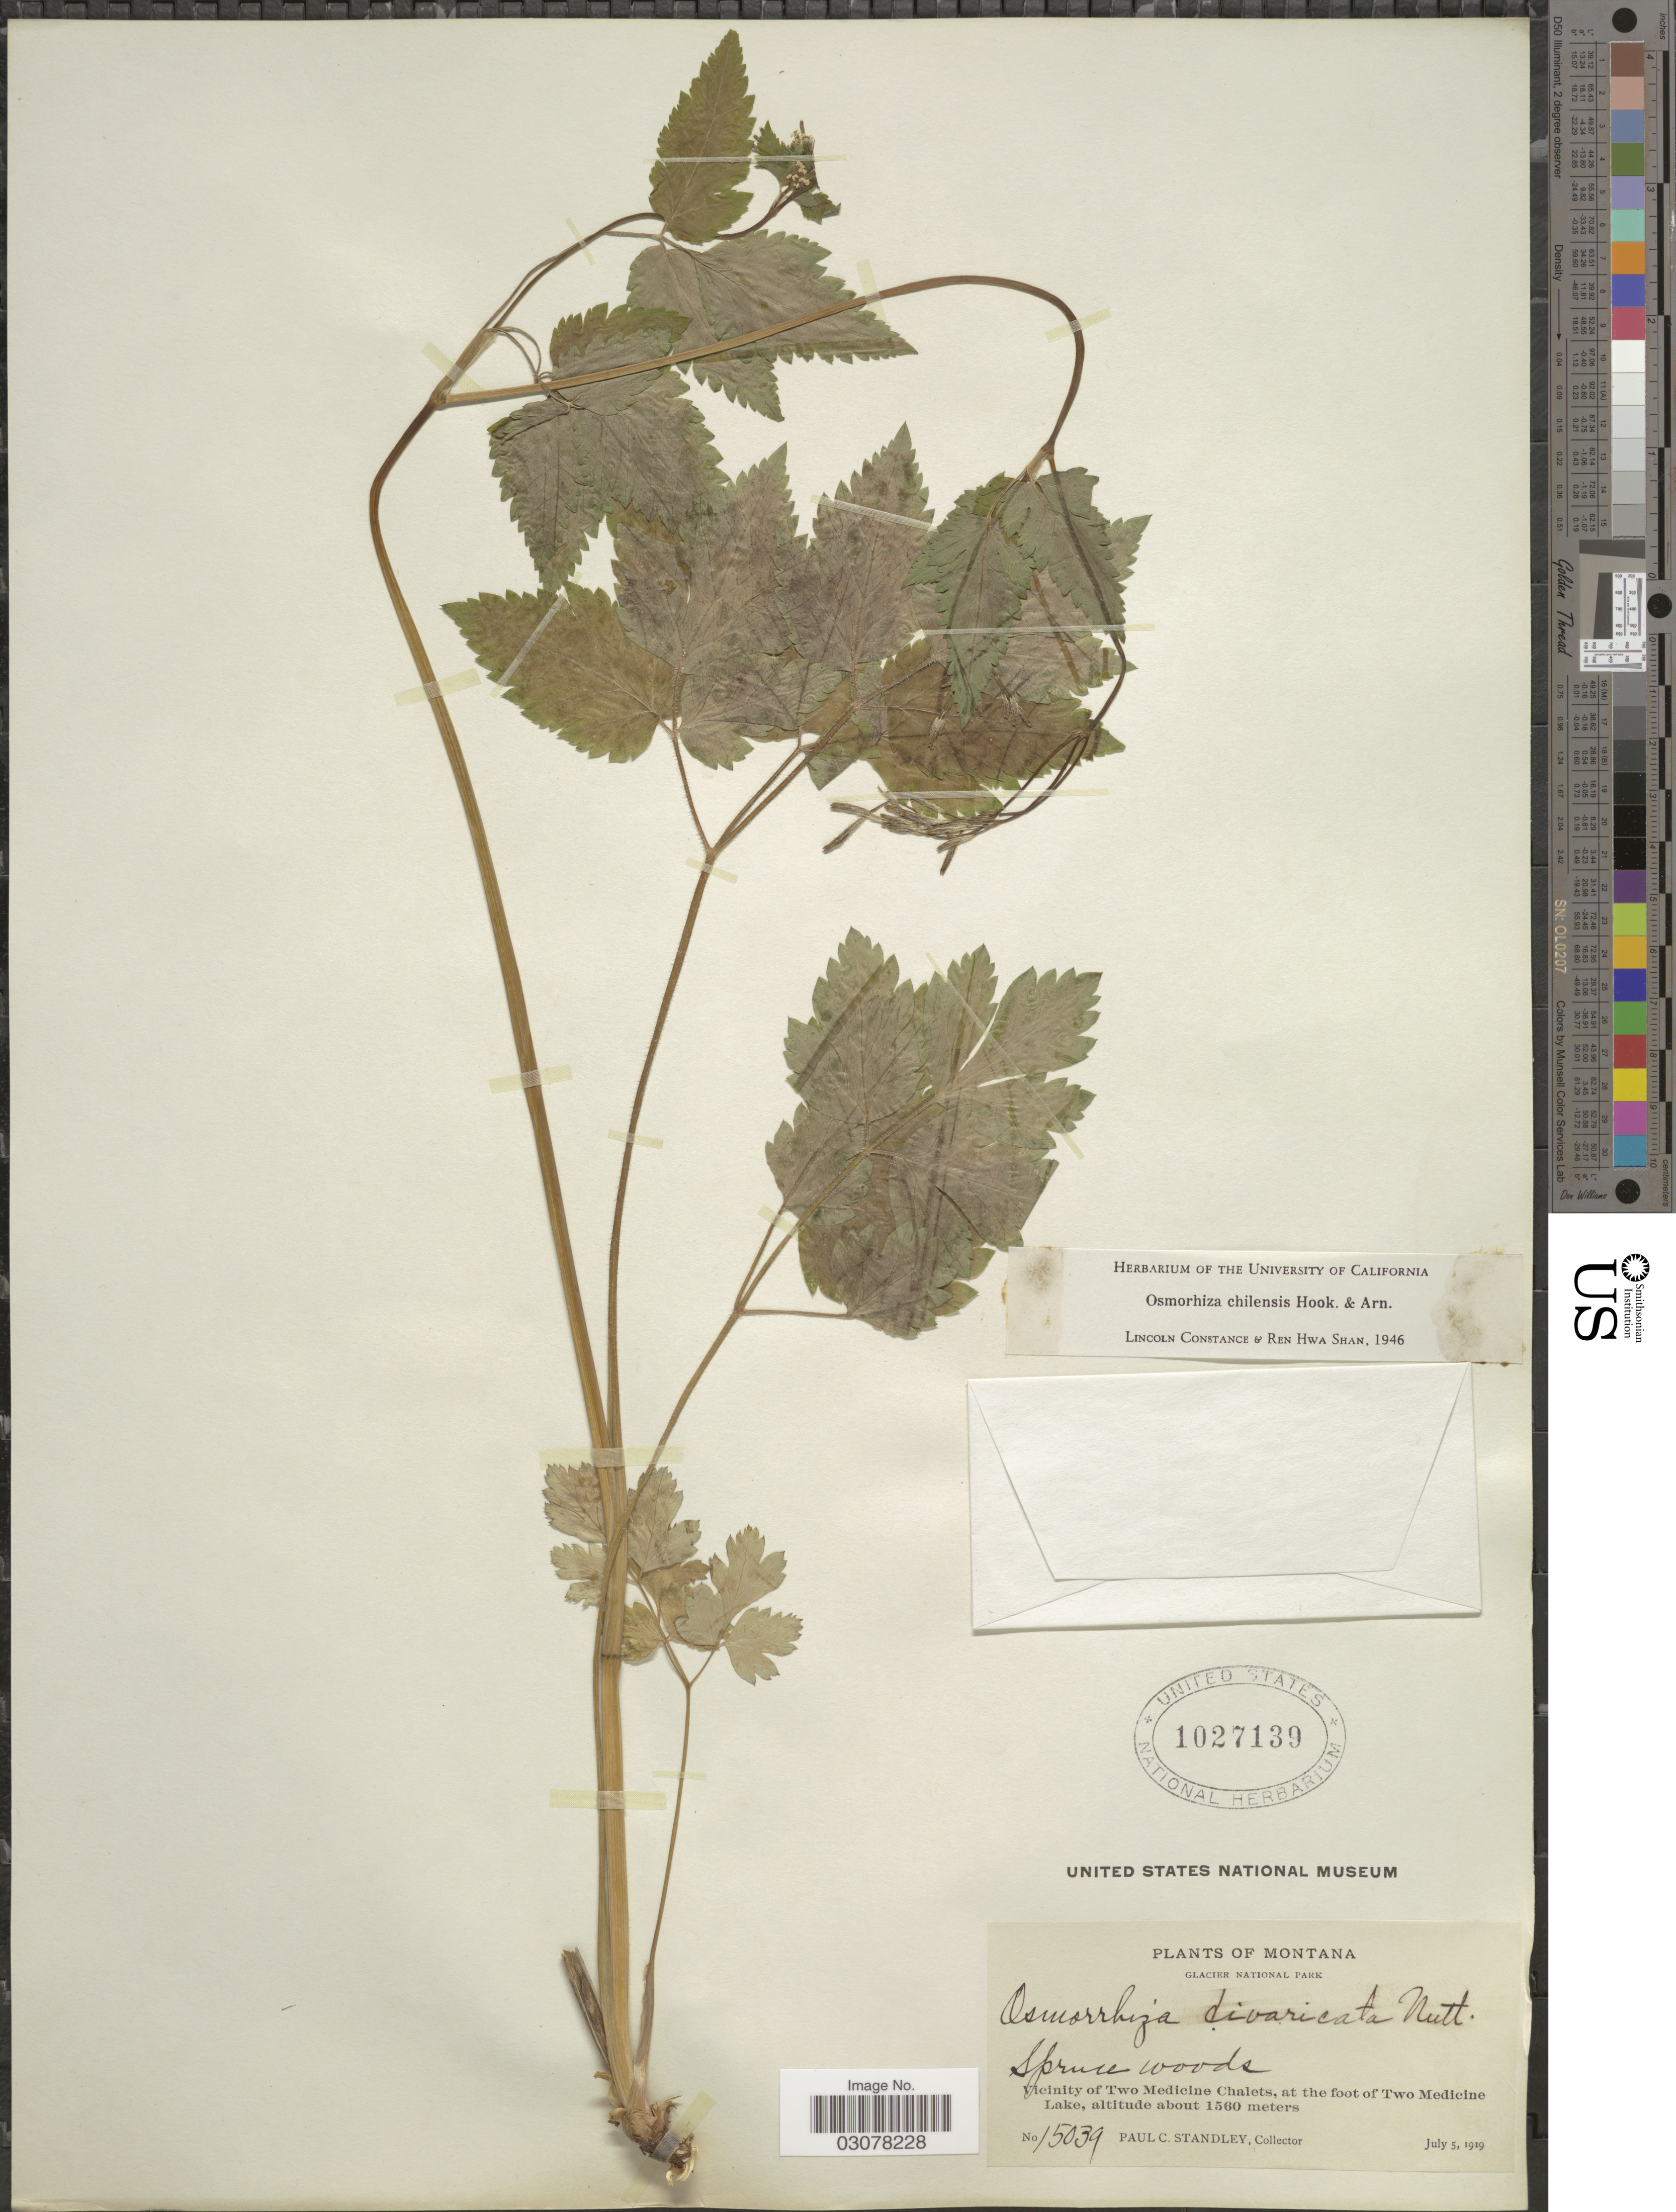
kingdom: Plantae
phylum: Tracheophyta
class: Magnoliopsida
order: Apiales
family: Apiaceae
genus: Osmorhiza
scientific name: Osmorhiza chilensis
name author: Hook. & Arn.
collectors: P. C. Standley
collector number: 15039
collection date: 1919-07-05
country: United States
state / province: Montana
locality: Glacier National Park. Vicinity of Two Medicine Chalets, at the foot of Two Medicine Lake.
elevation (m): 1560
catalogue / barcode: US 1027139